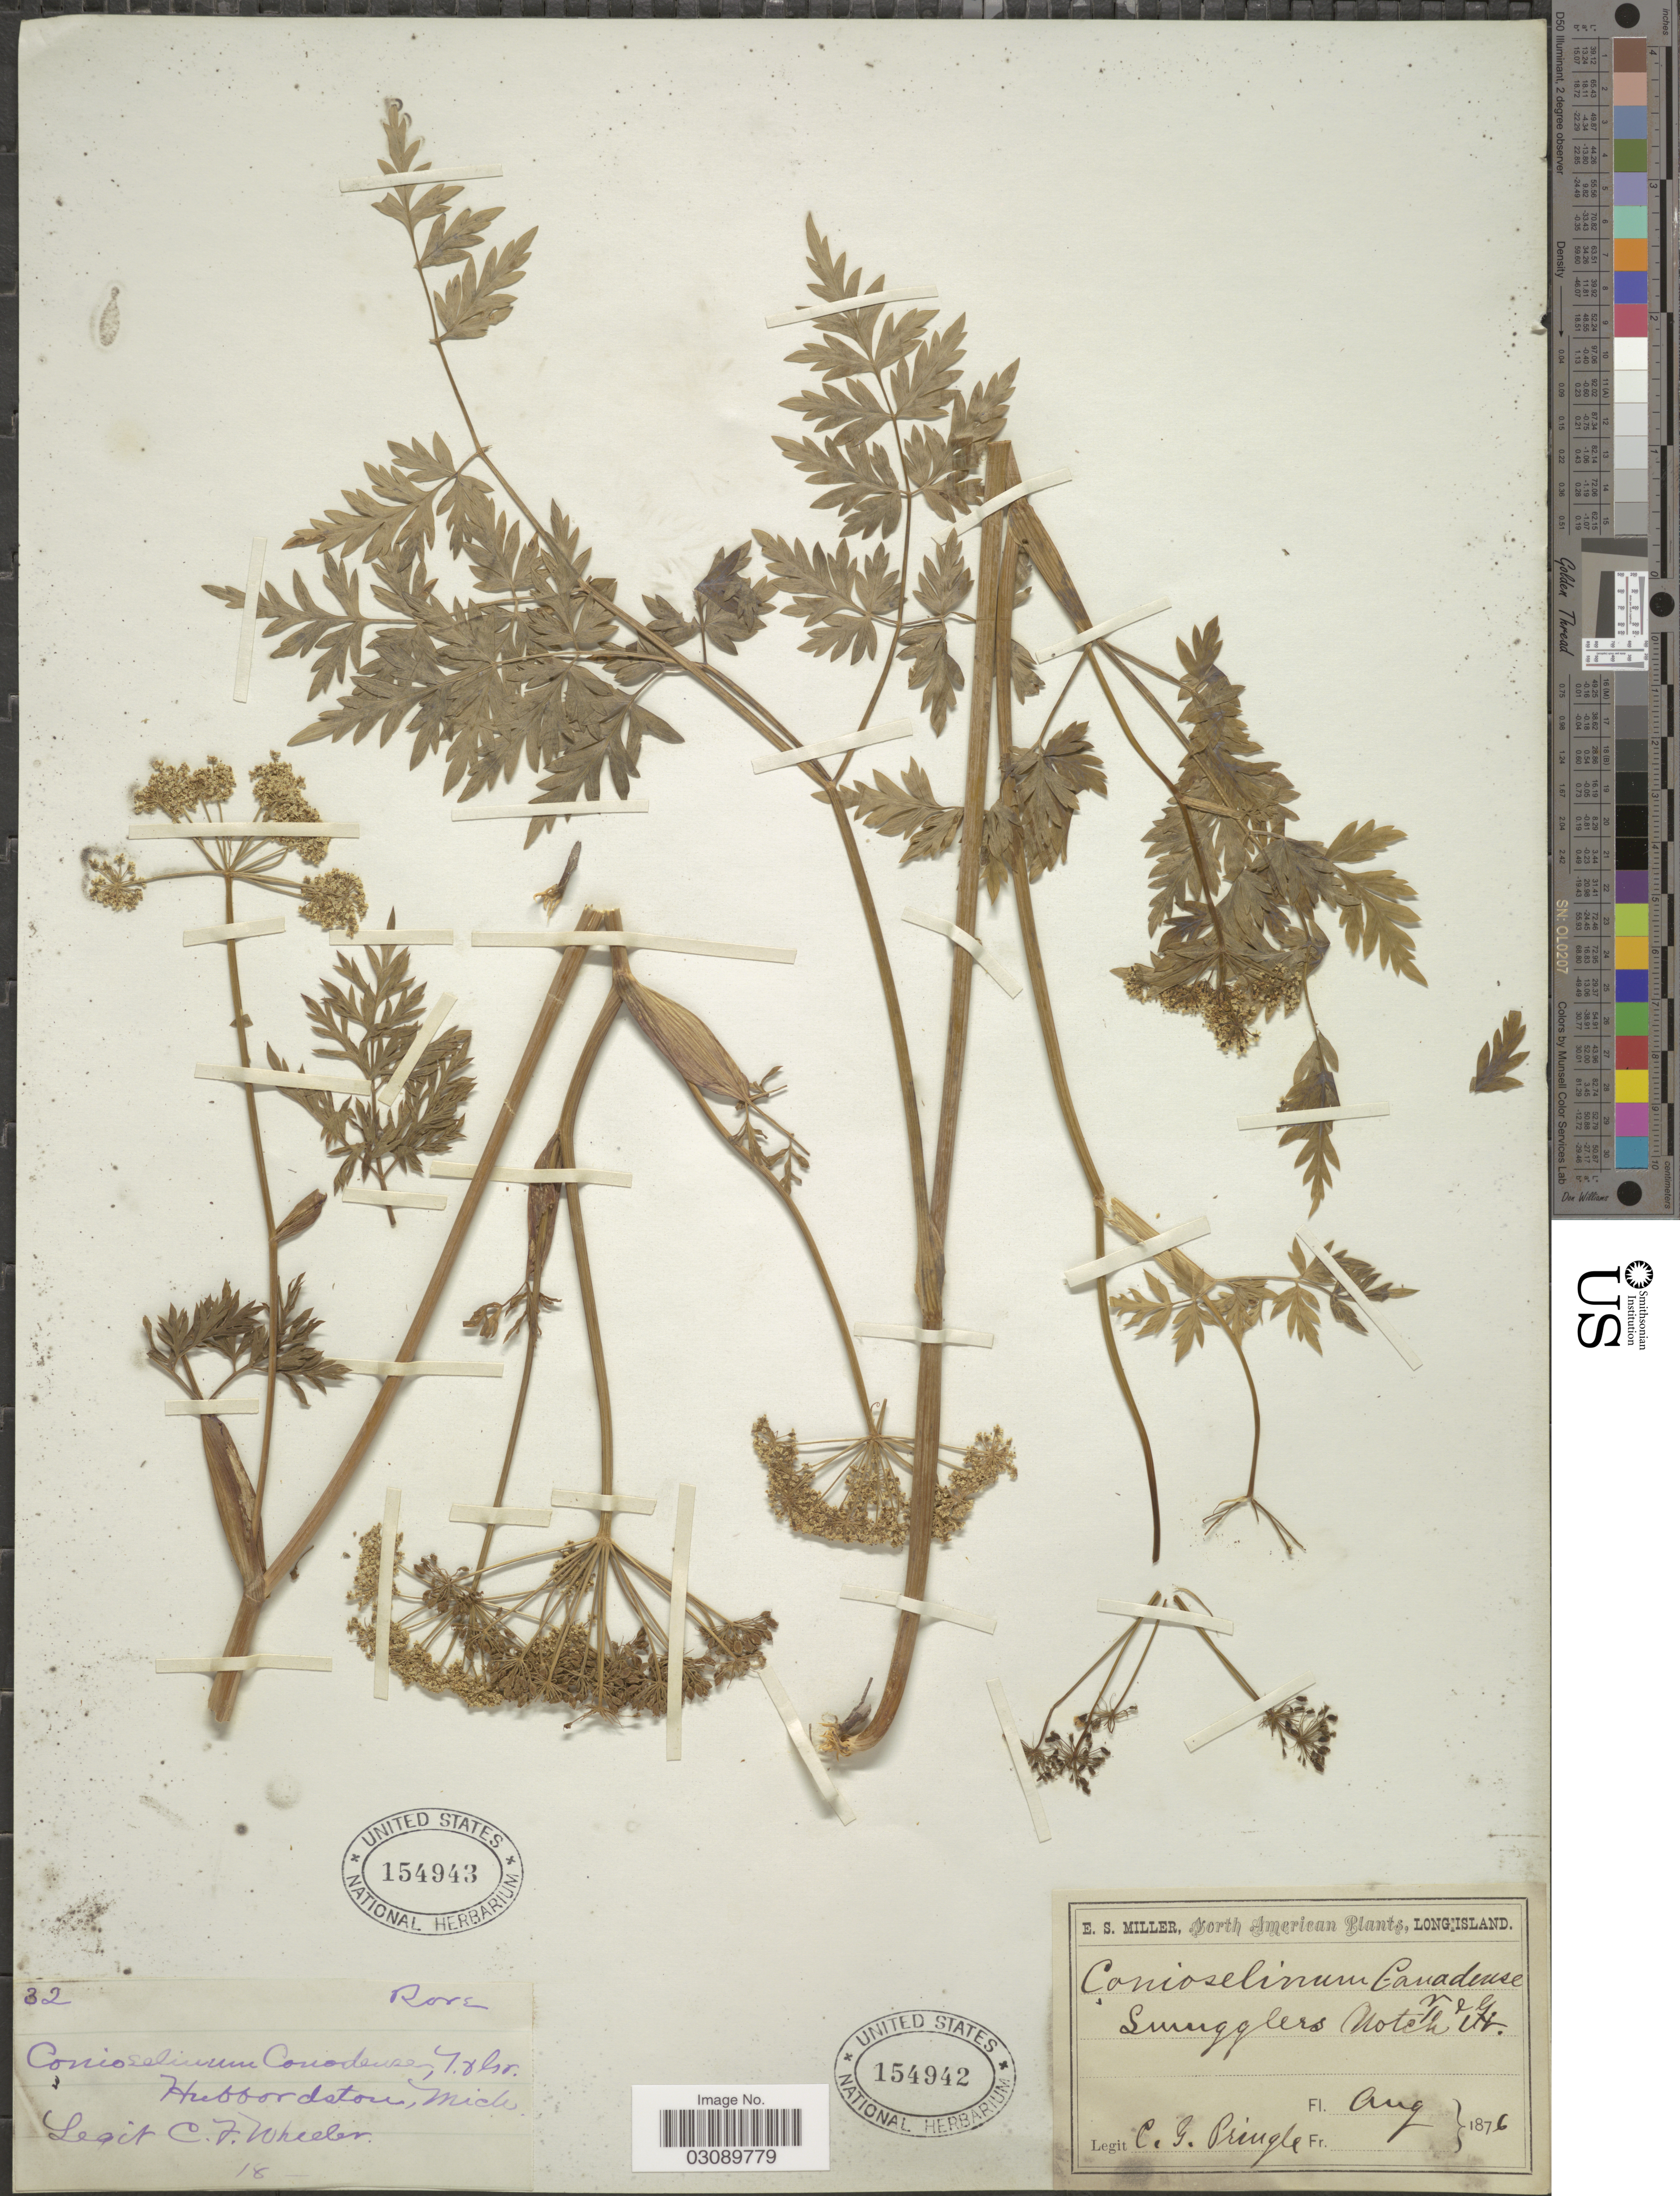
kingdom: Plantae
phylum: Tracheophyta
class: Magnoliopsida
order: Apiales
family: Apiaceae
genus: Conioselinum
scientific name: Conioselinum canadense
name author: Torr.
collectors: C. Wheeler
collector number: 32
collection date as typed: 18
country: United States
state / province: Michigan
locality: Hubbordston, Mich.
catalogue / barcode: US 154943